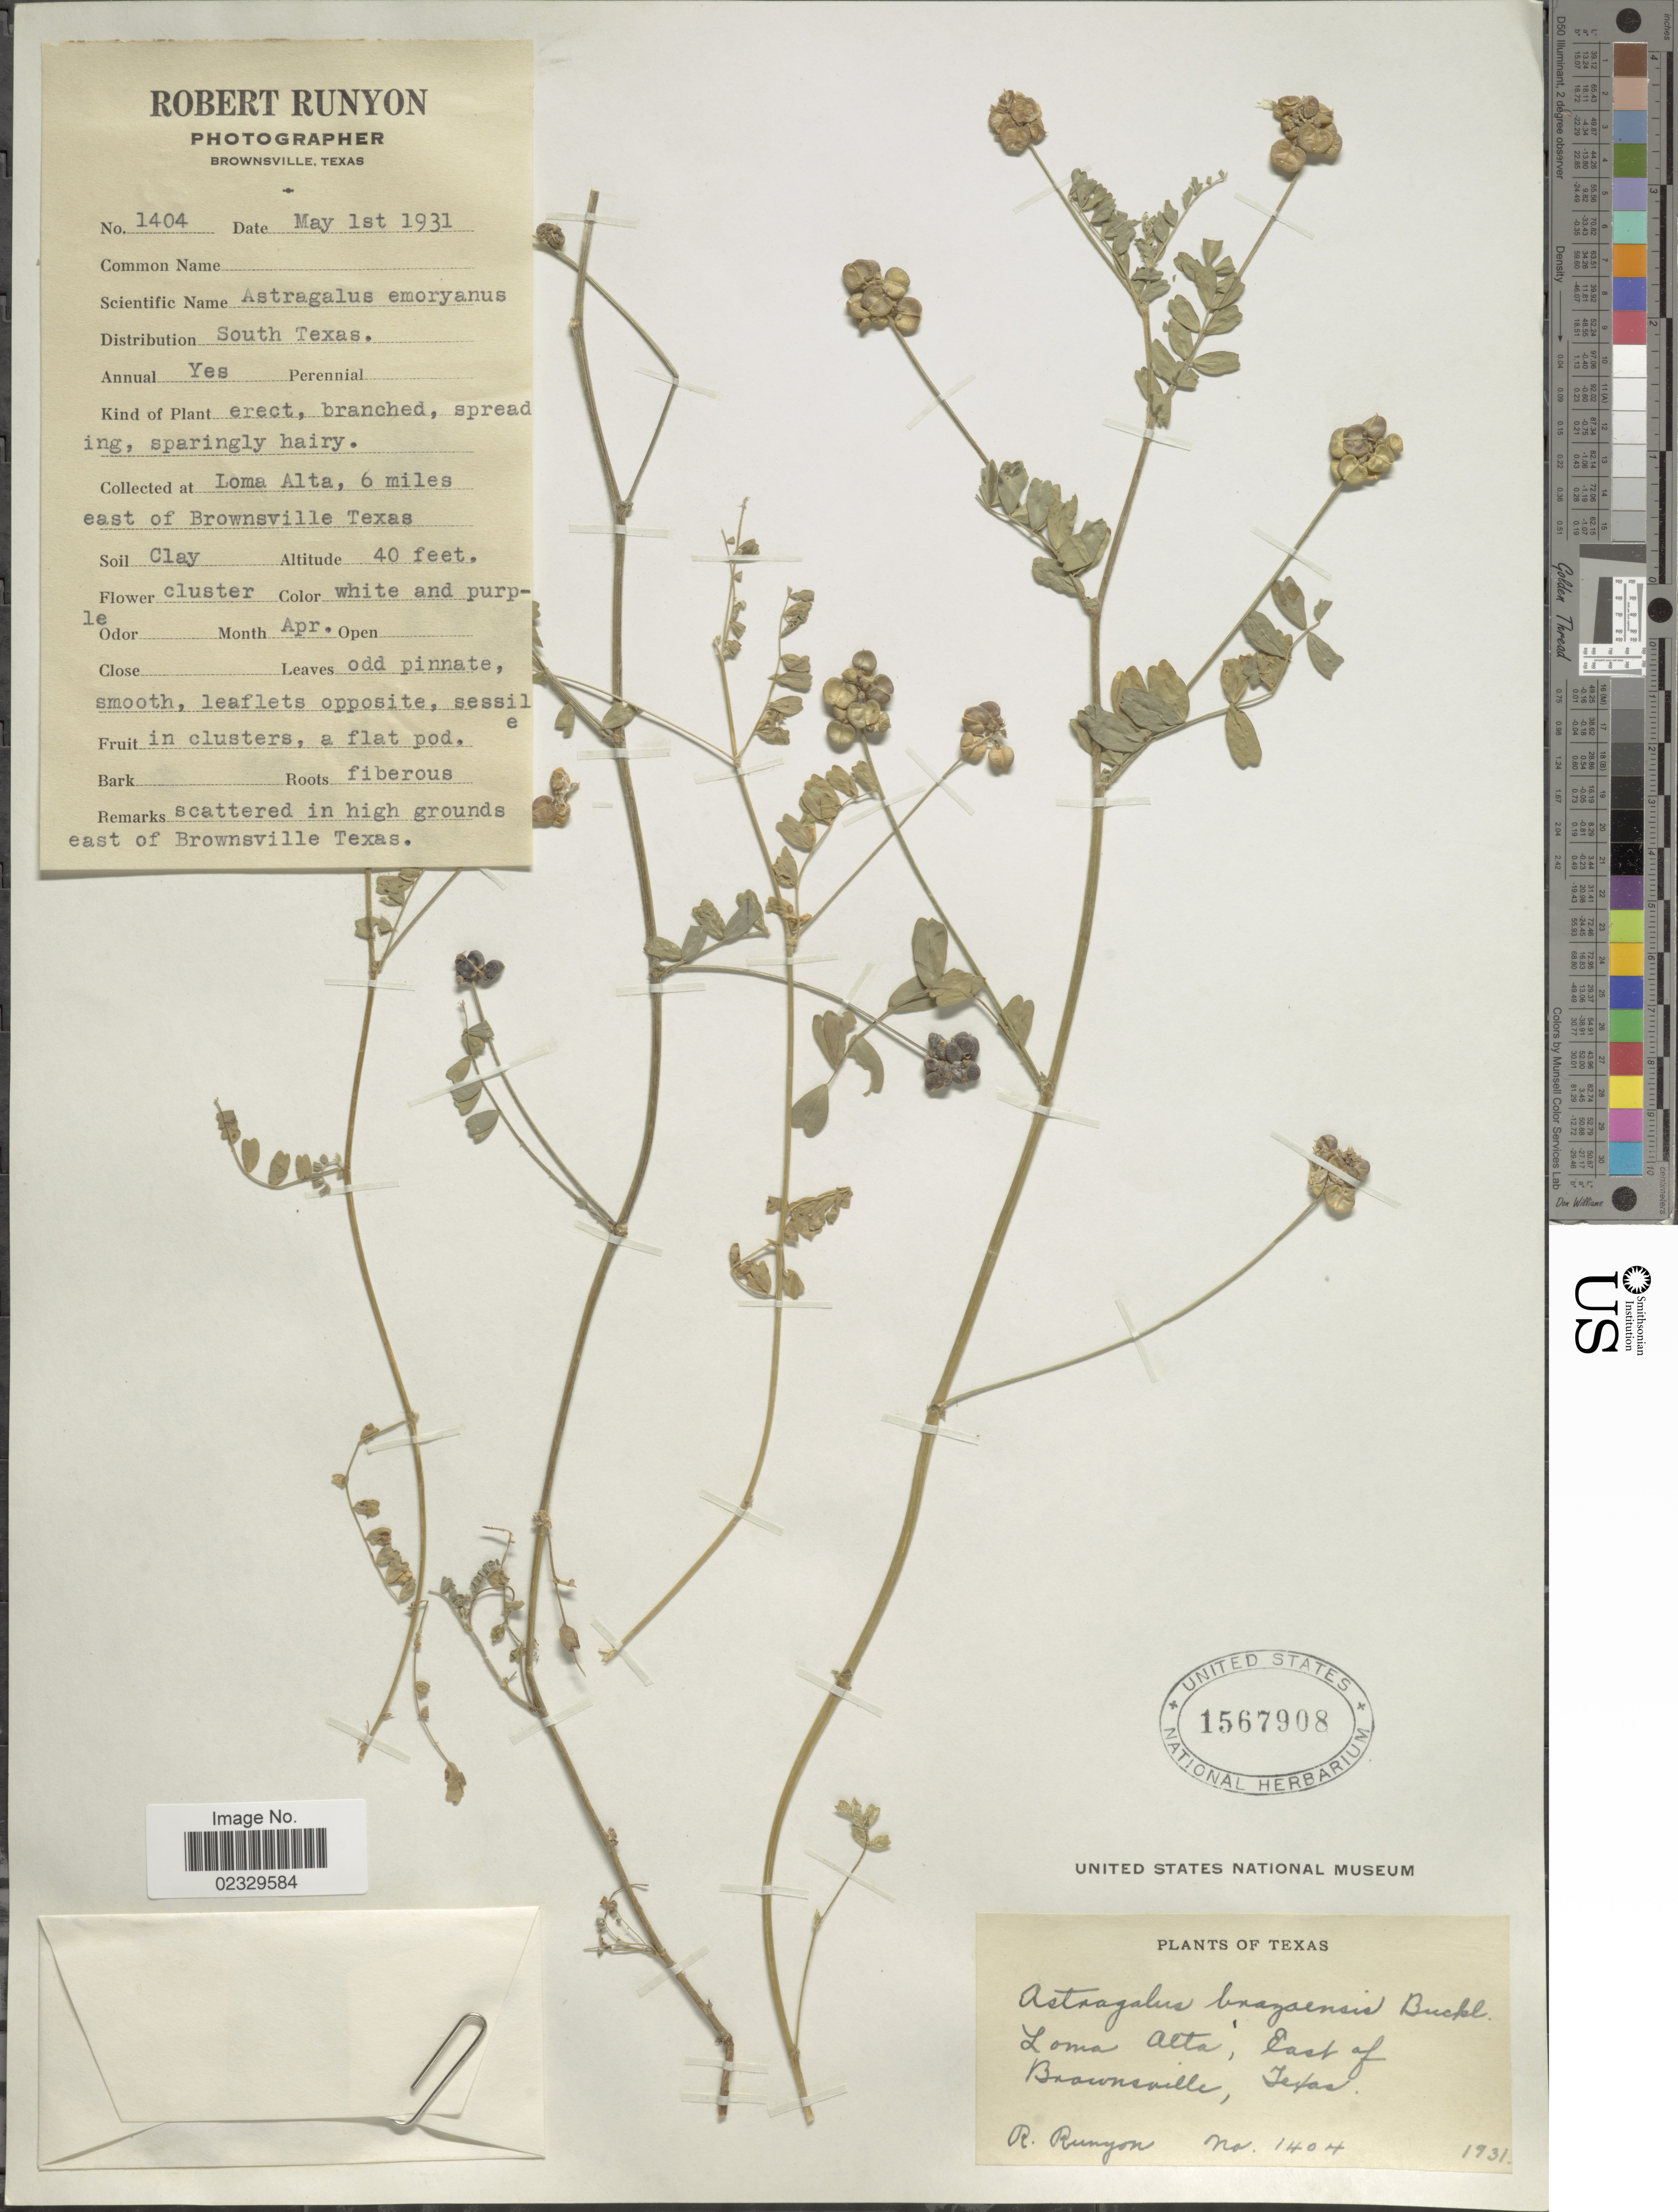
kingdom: Plantae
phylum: Tracheophyta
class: Magnoliopsida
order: Fabales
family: Fabaceae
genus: Astragalus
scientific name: Astragalus brazoensis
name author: Buckley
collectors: R. Runyon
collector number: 1404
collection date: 1931-05-01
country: United States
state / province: Texas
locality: Loma Alta, 6 miles East of Brownsville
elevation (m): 12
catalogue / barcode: US 1567908